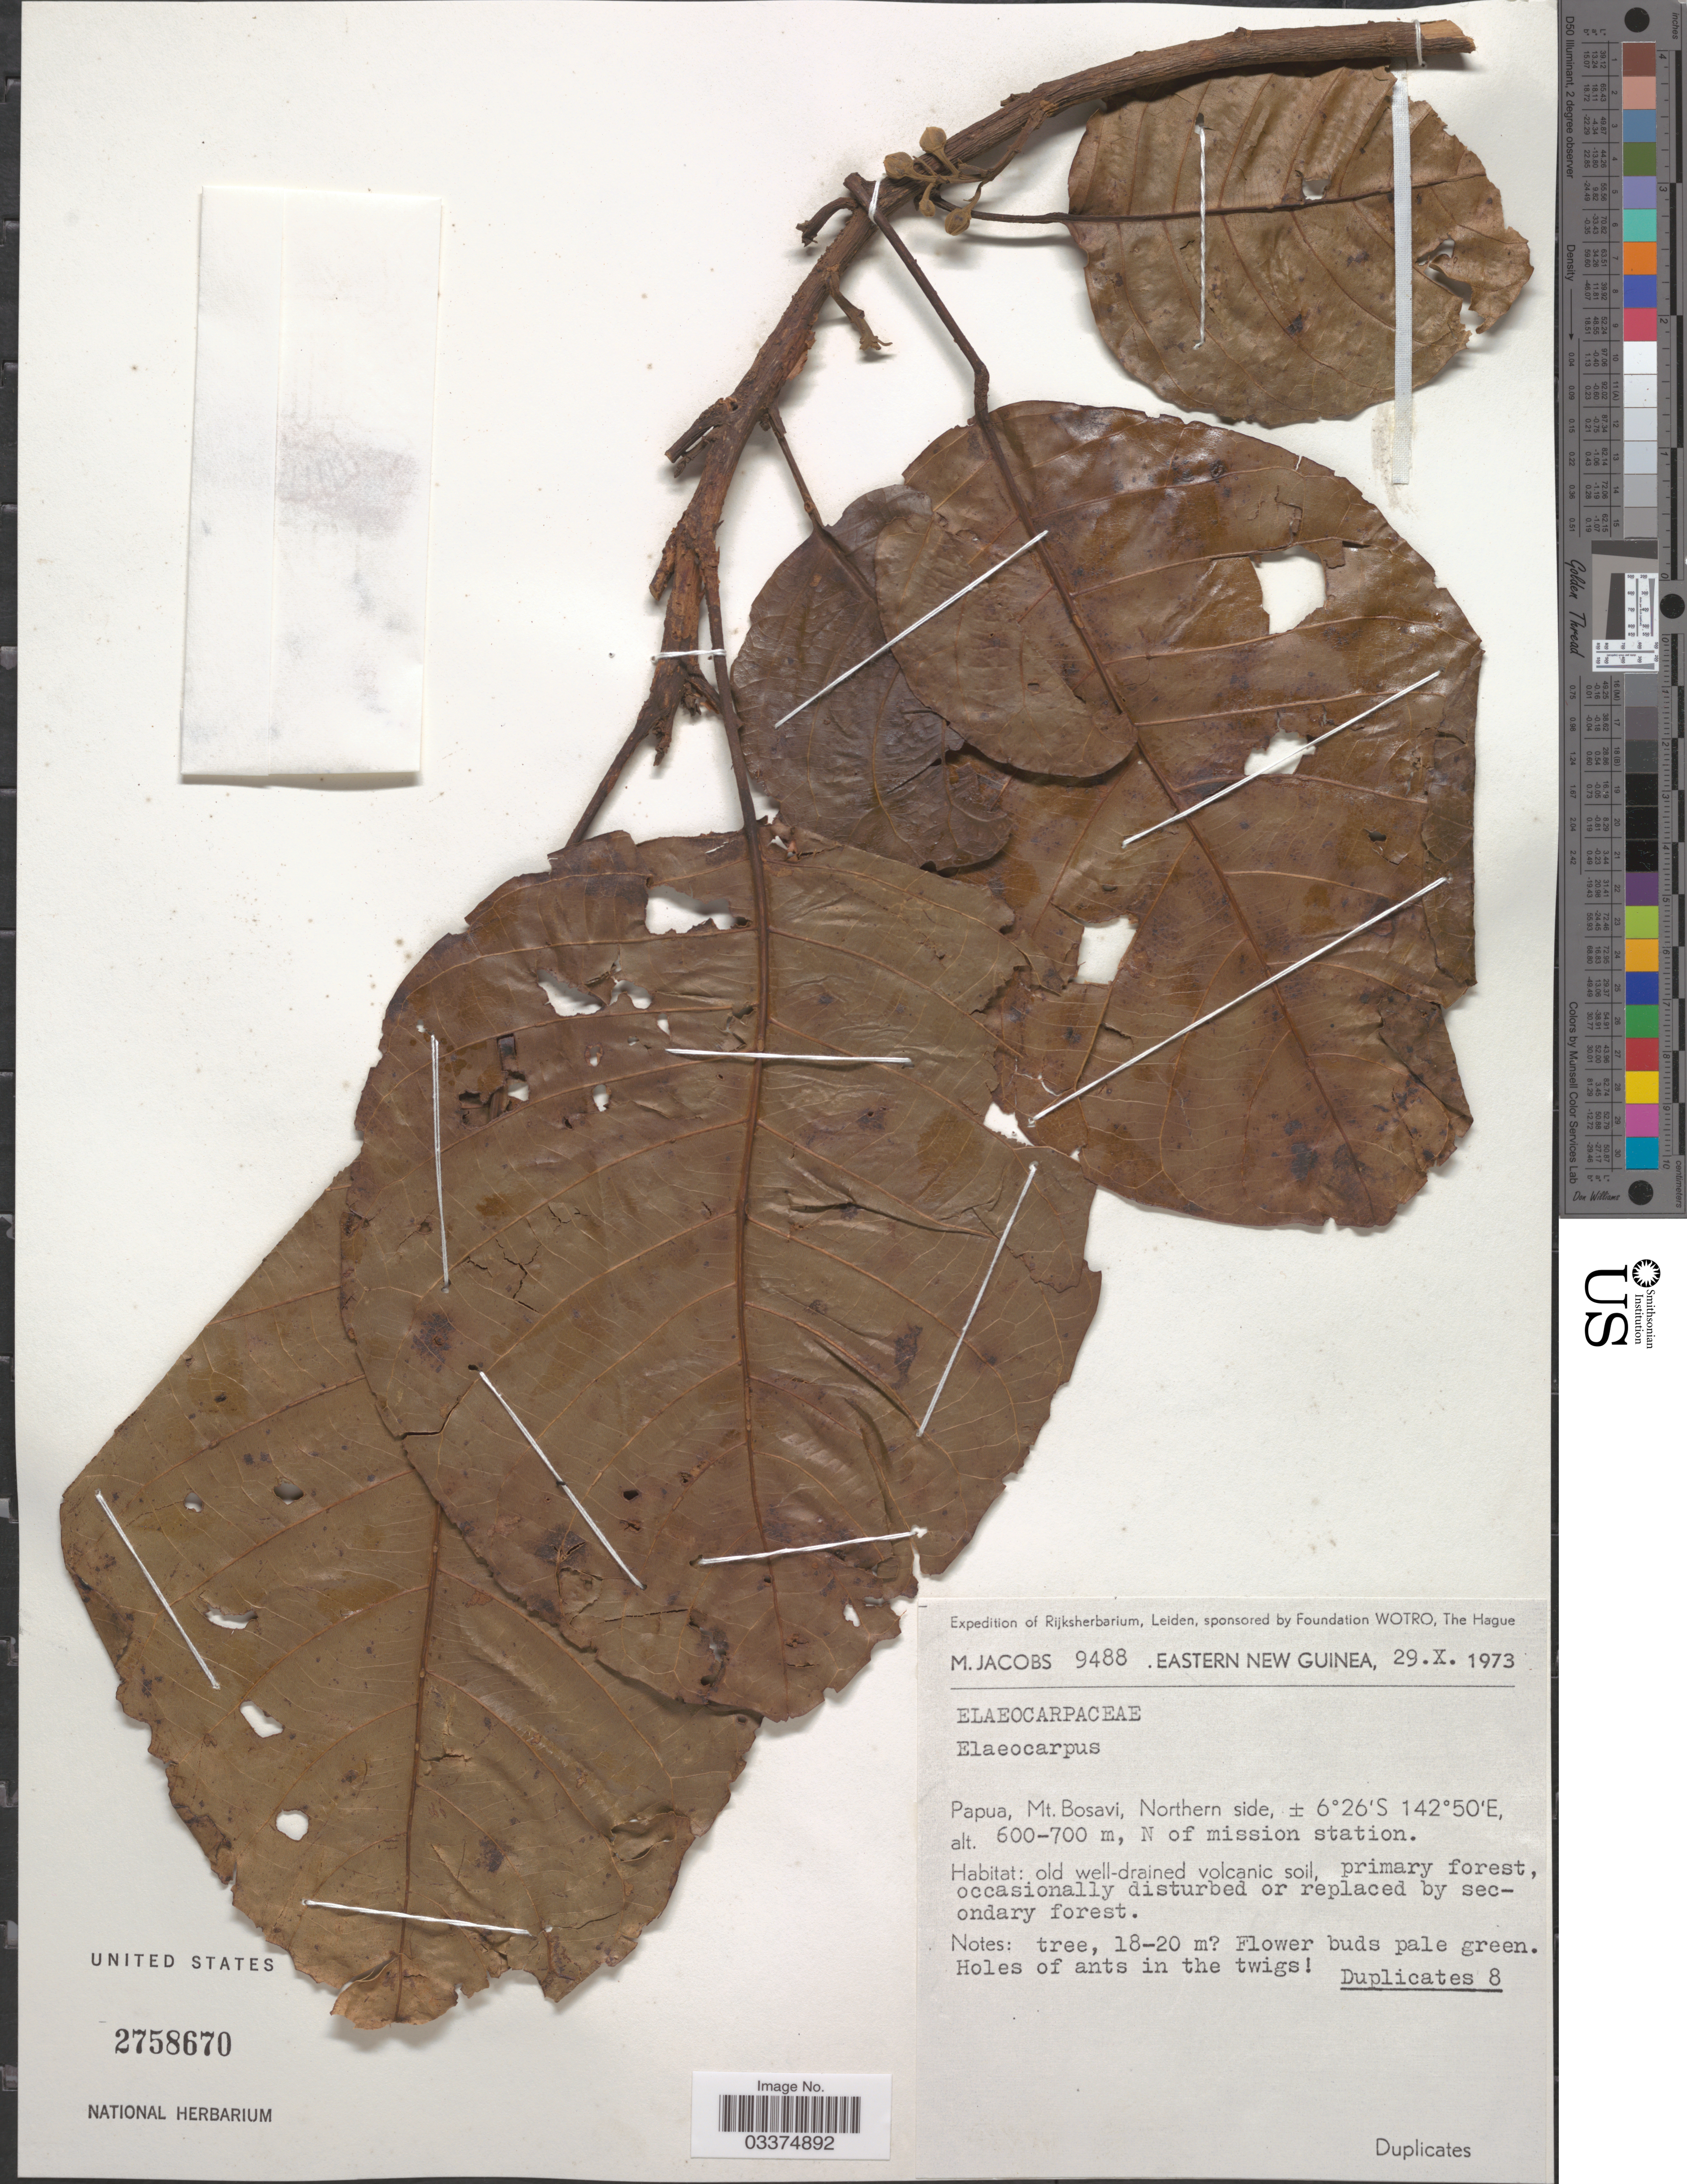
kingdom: Plantae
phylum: Tracheophyta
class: Magnoliopsida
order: Oxalidales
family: Elaeocarpaceae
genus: Elaeocarpus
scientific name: Elaeocarpus sp.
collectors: M. Jacobs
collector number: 9488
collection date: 1973-10-29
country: Papua New Guinea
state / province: Northern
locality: Eastern New Guinea. Papua, Mt. Bosavi, Northern side. N of mission station.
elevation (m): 600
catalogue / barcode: US 2758670